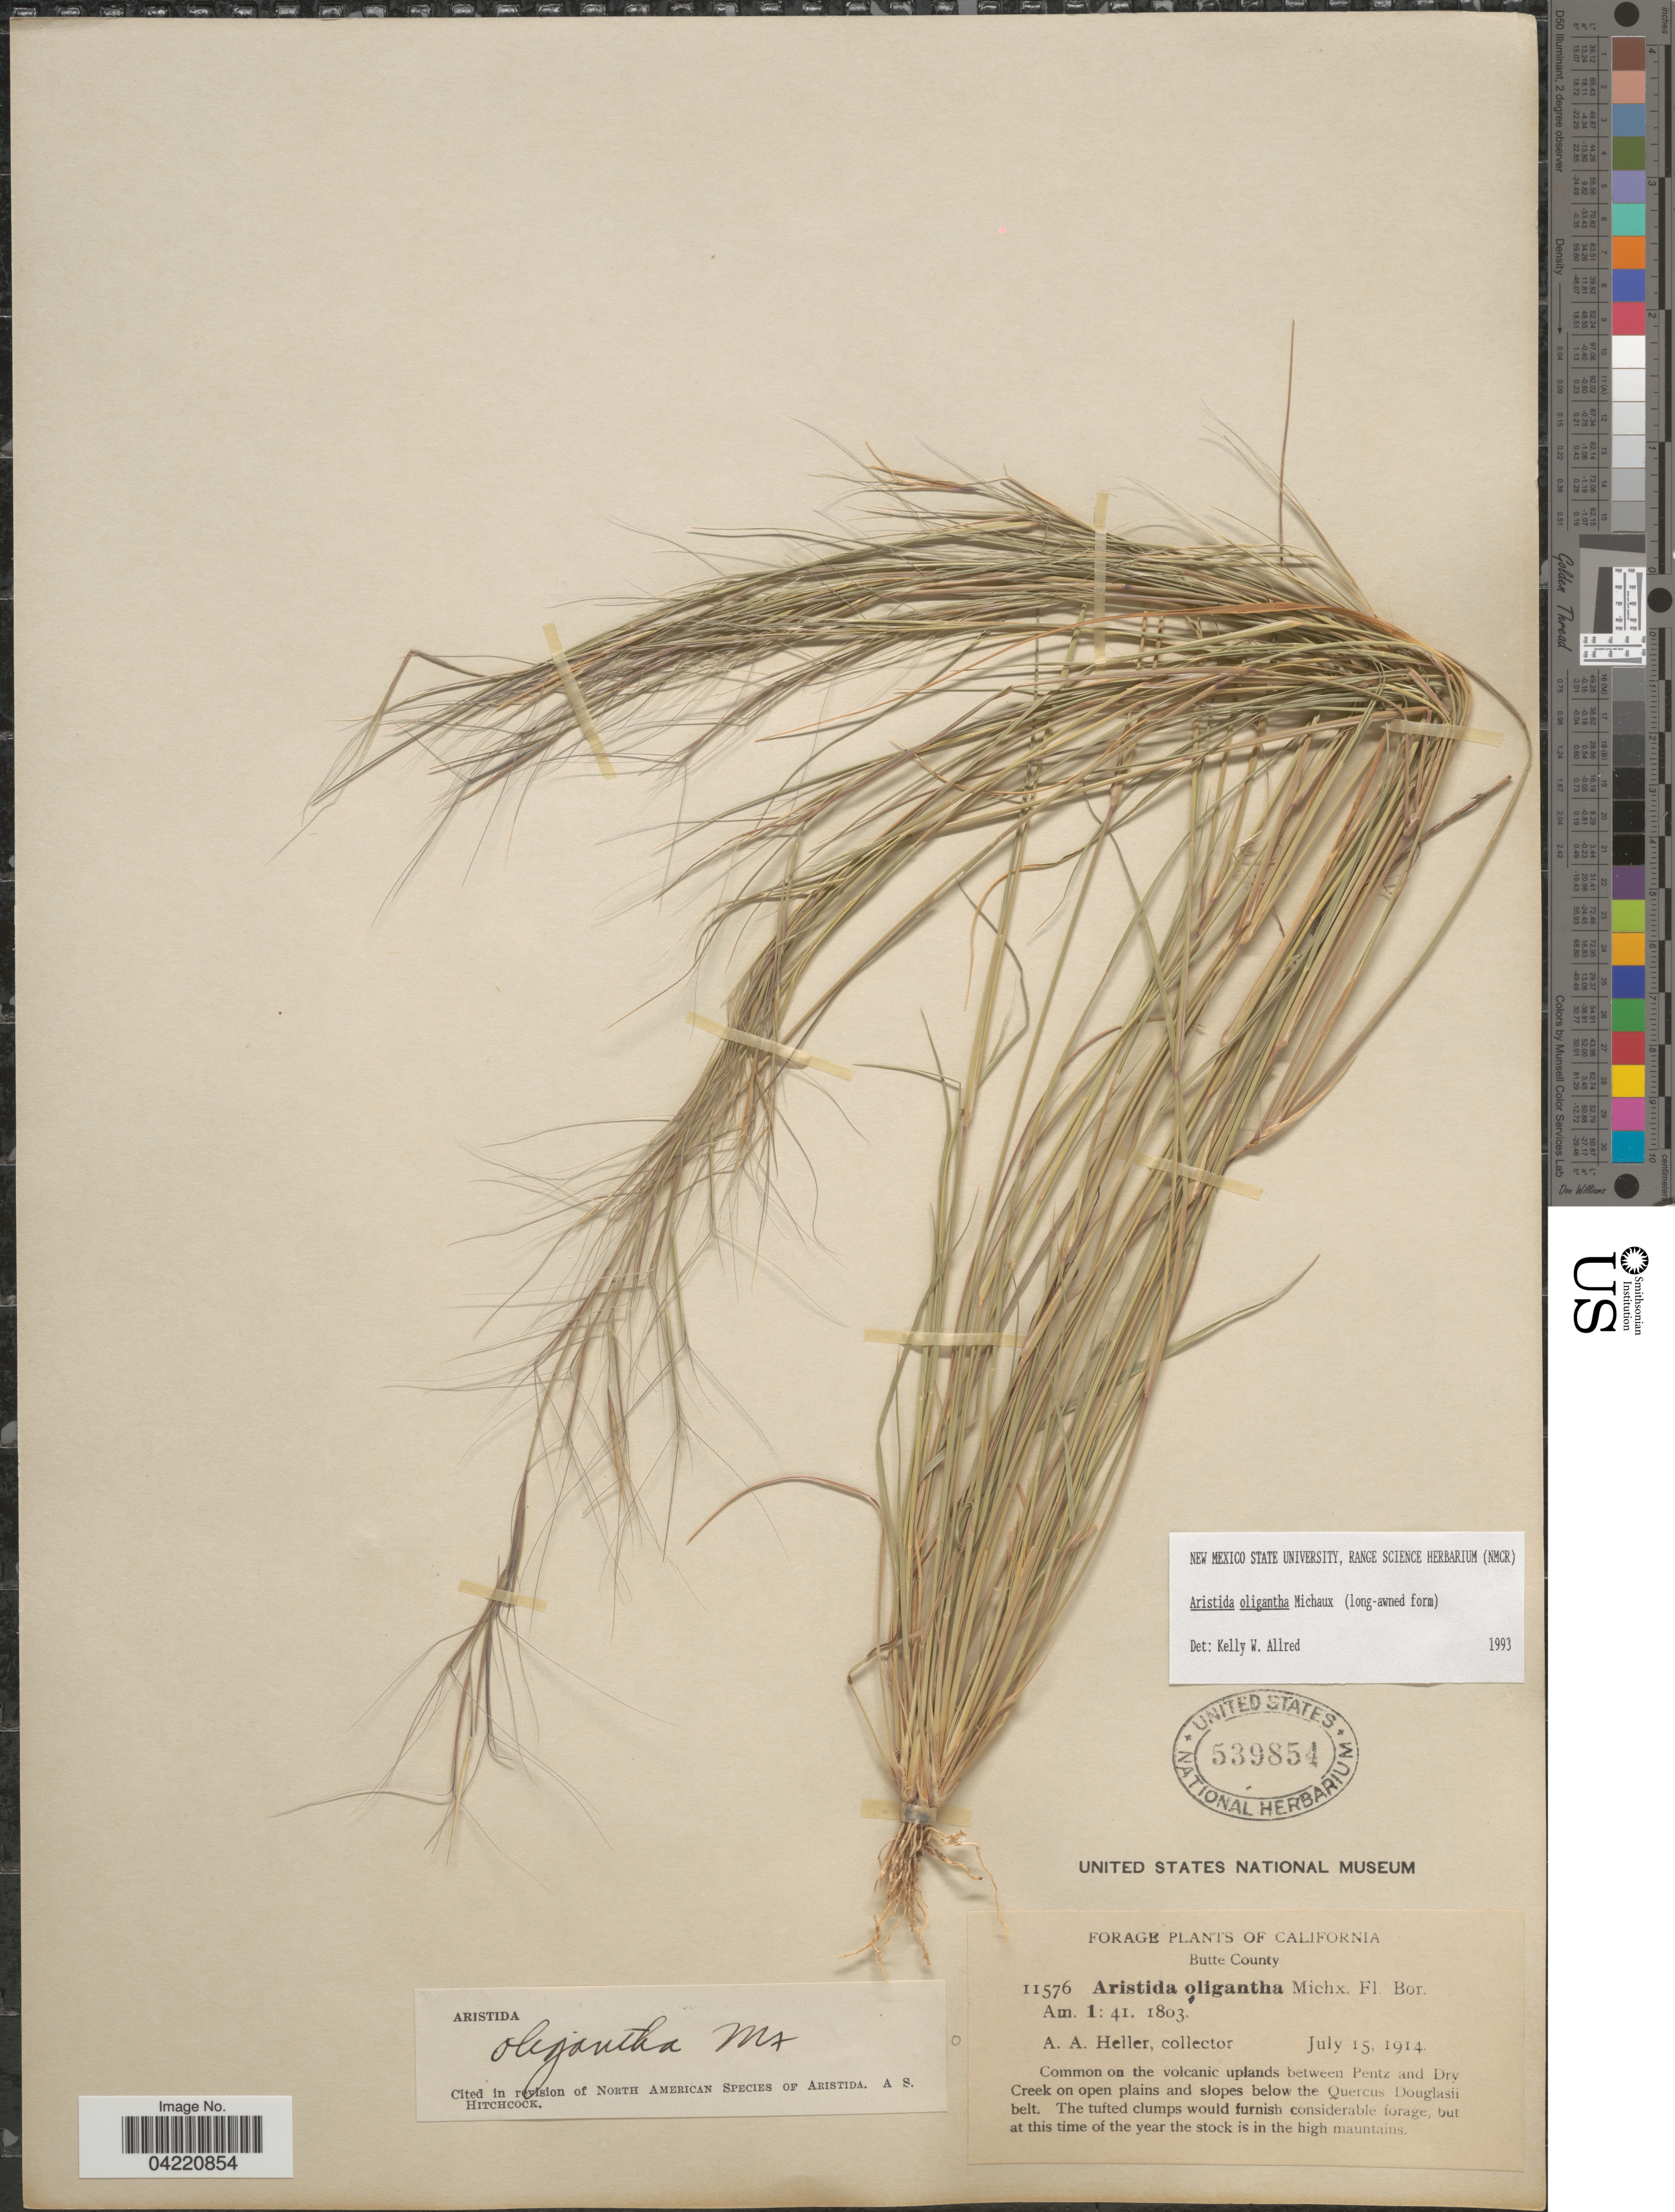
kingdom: Plantae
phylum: Tracheophyta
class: Liliopsida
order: Poales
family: Poaceae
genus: Aristida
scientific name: Aristida oligantha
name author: Michx.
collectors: A. A. Heller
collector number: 11576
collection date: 1914-07-15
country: United States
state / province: California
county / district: Butte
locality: Butte County.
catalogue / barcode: US 539854